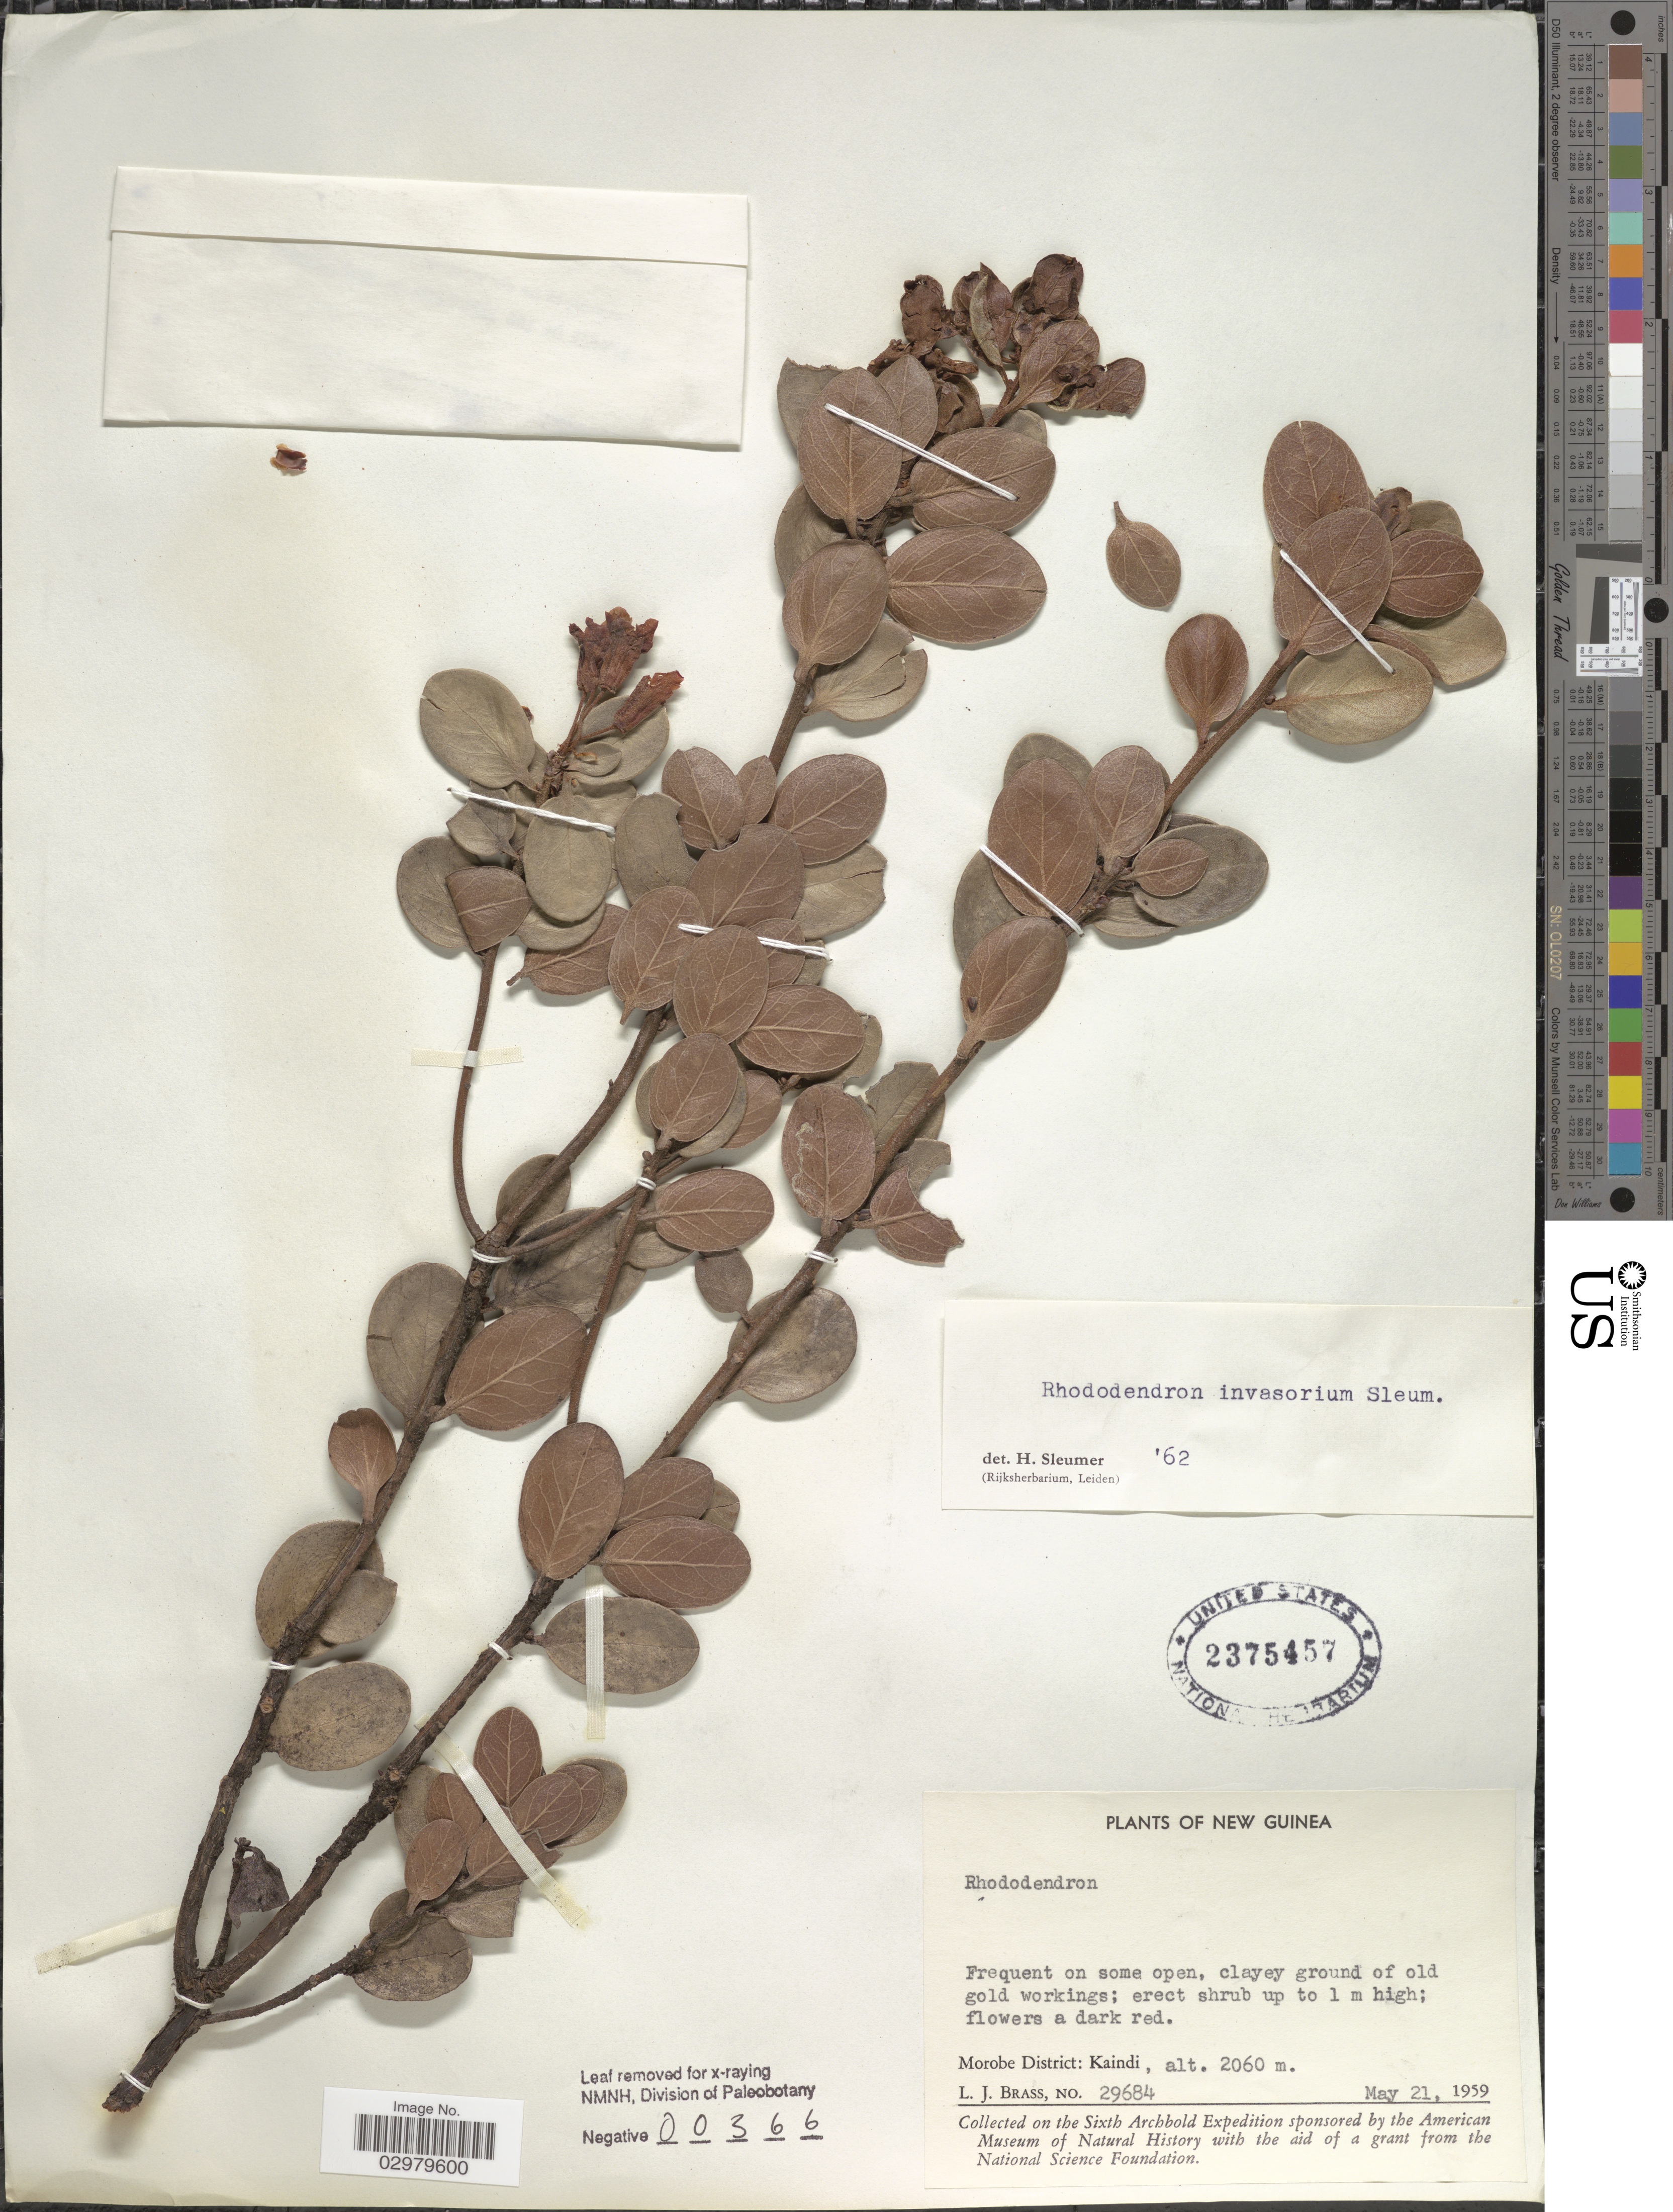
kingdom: Plantae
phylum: Tracheophyta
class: Magnoliopsida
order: Ericales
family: Ericaceae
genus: Rhododendron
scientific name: Rhododendron invasorium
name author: Sleumer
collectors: L. J. Brass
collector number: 29684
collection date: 1959-05-21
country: Papua New Guinea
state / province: Morobe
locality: New Guinea. Morobe District: Kaindi.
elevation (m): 2060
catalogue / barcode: US 2375457